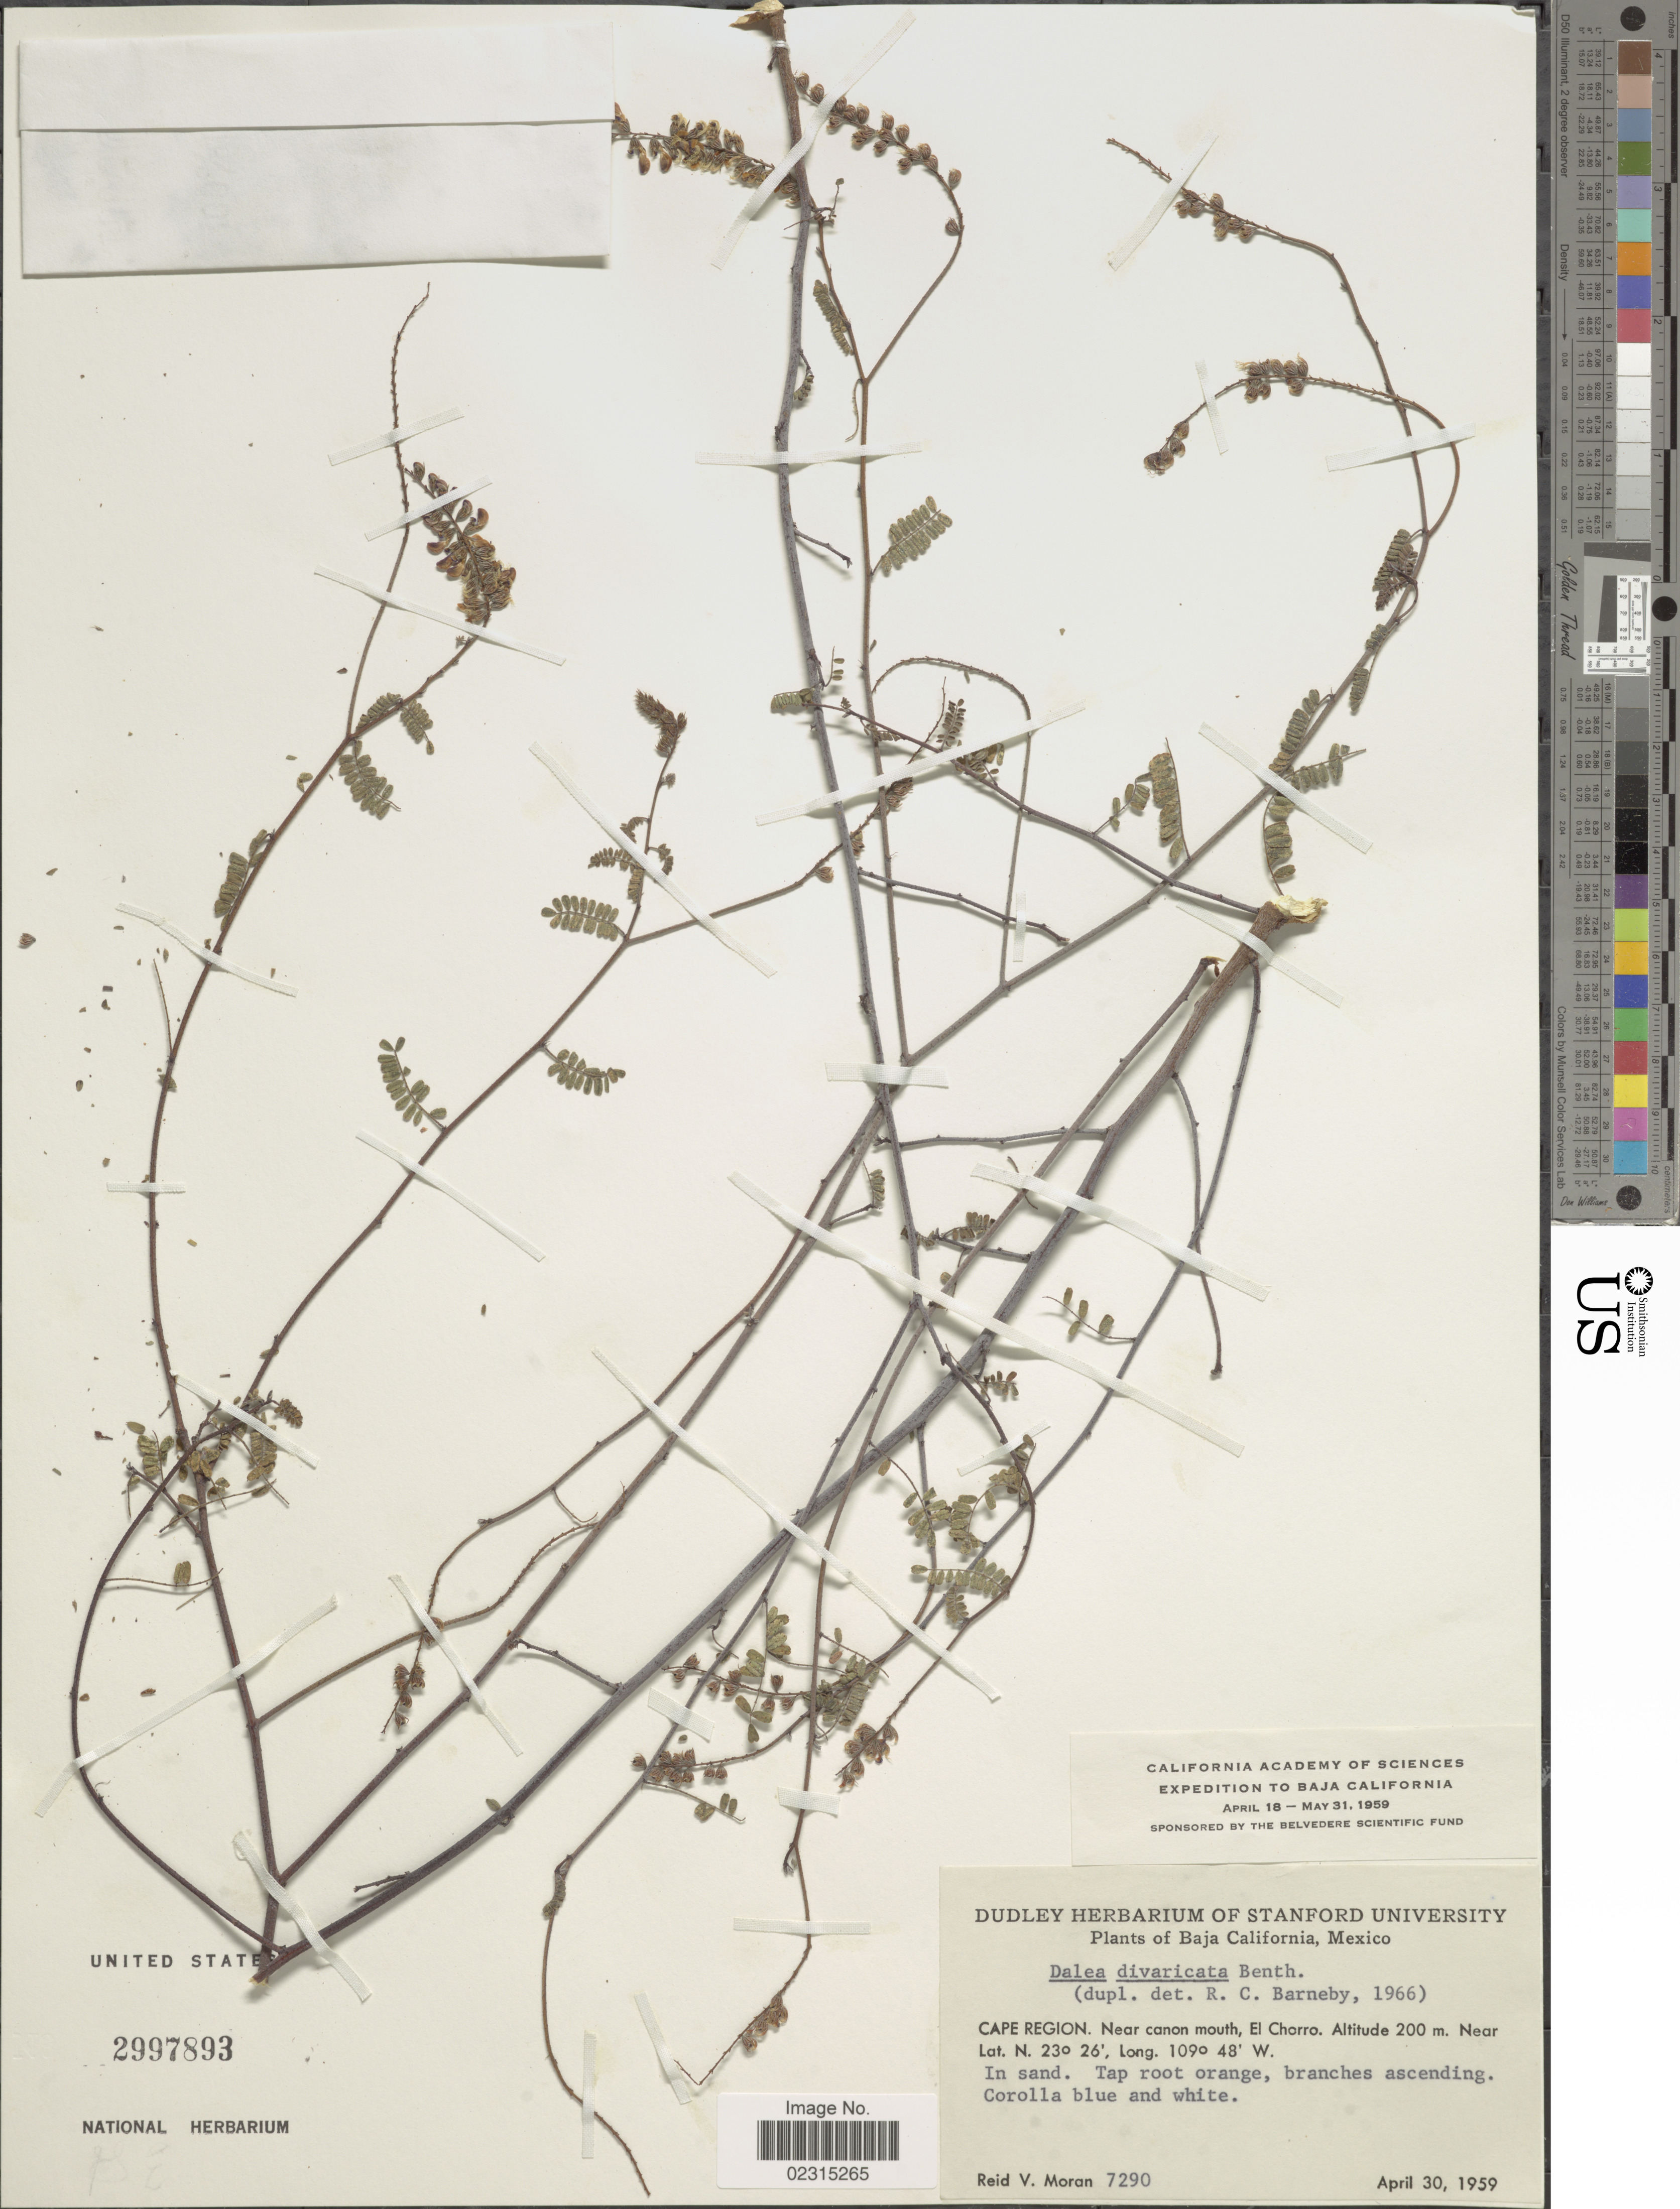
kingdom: Plantae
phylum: Tracheophyta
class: Magnoliopsida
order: Fabales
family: Fabaceae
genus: Marina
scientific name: Marina divaricata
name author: (Benth.) Barneby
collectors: R. V. Moran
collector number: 7290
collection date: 1959-04-30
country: Mexico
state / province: Baja California Sur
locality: Cape Region, Near canon mouth, El Chorro. In sand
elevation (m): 200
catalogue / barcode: US 2997893